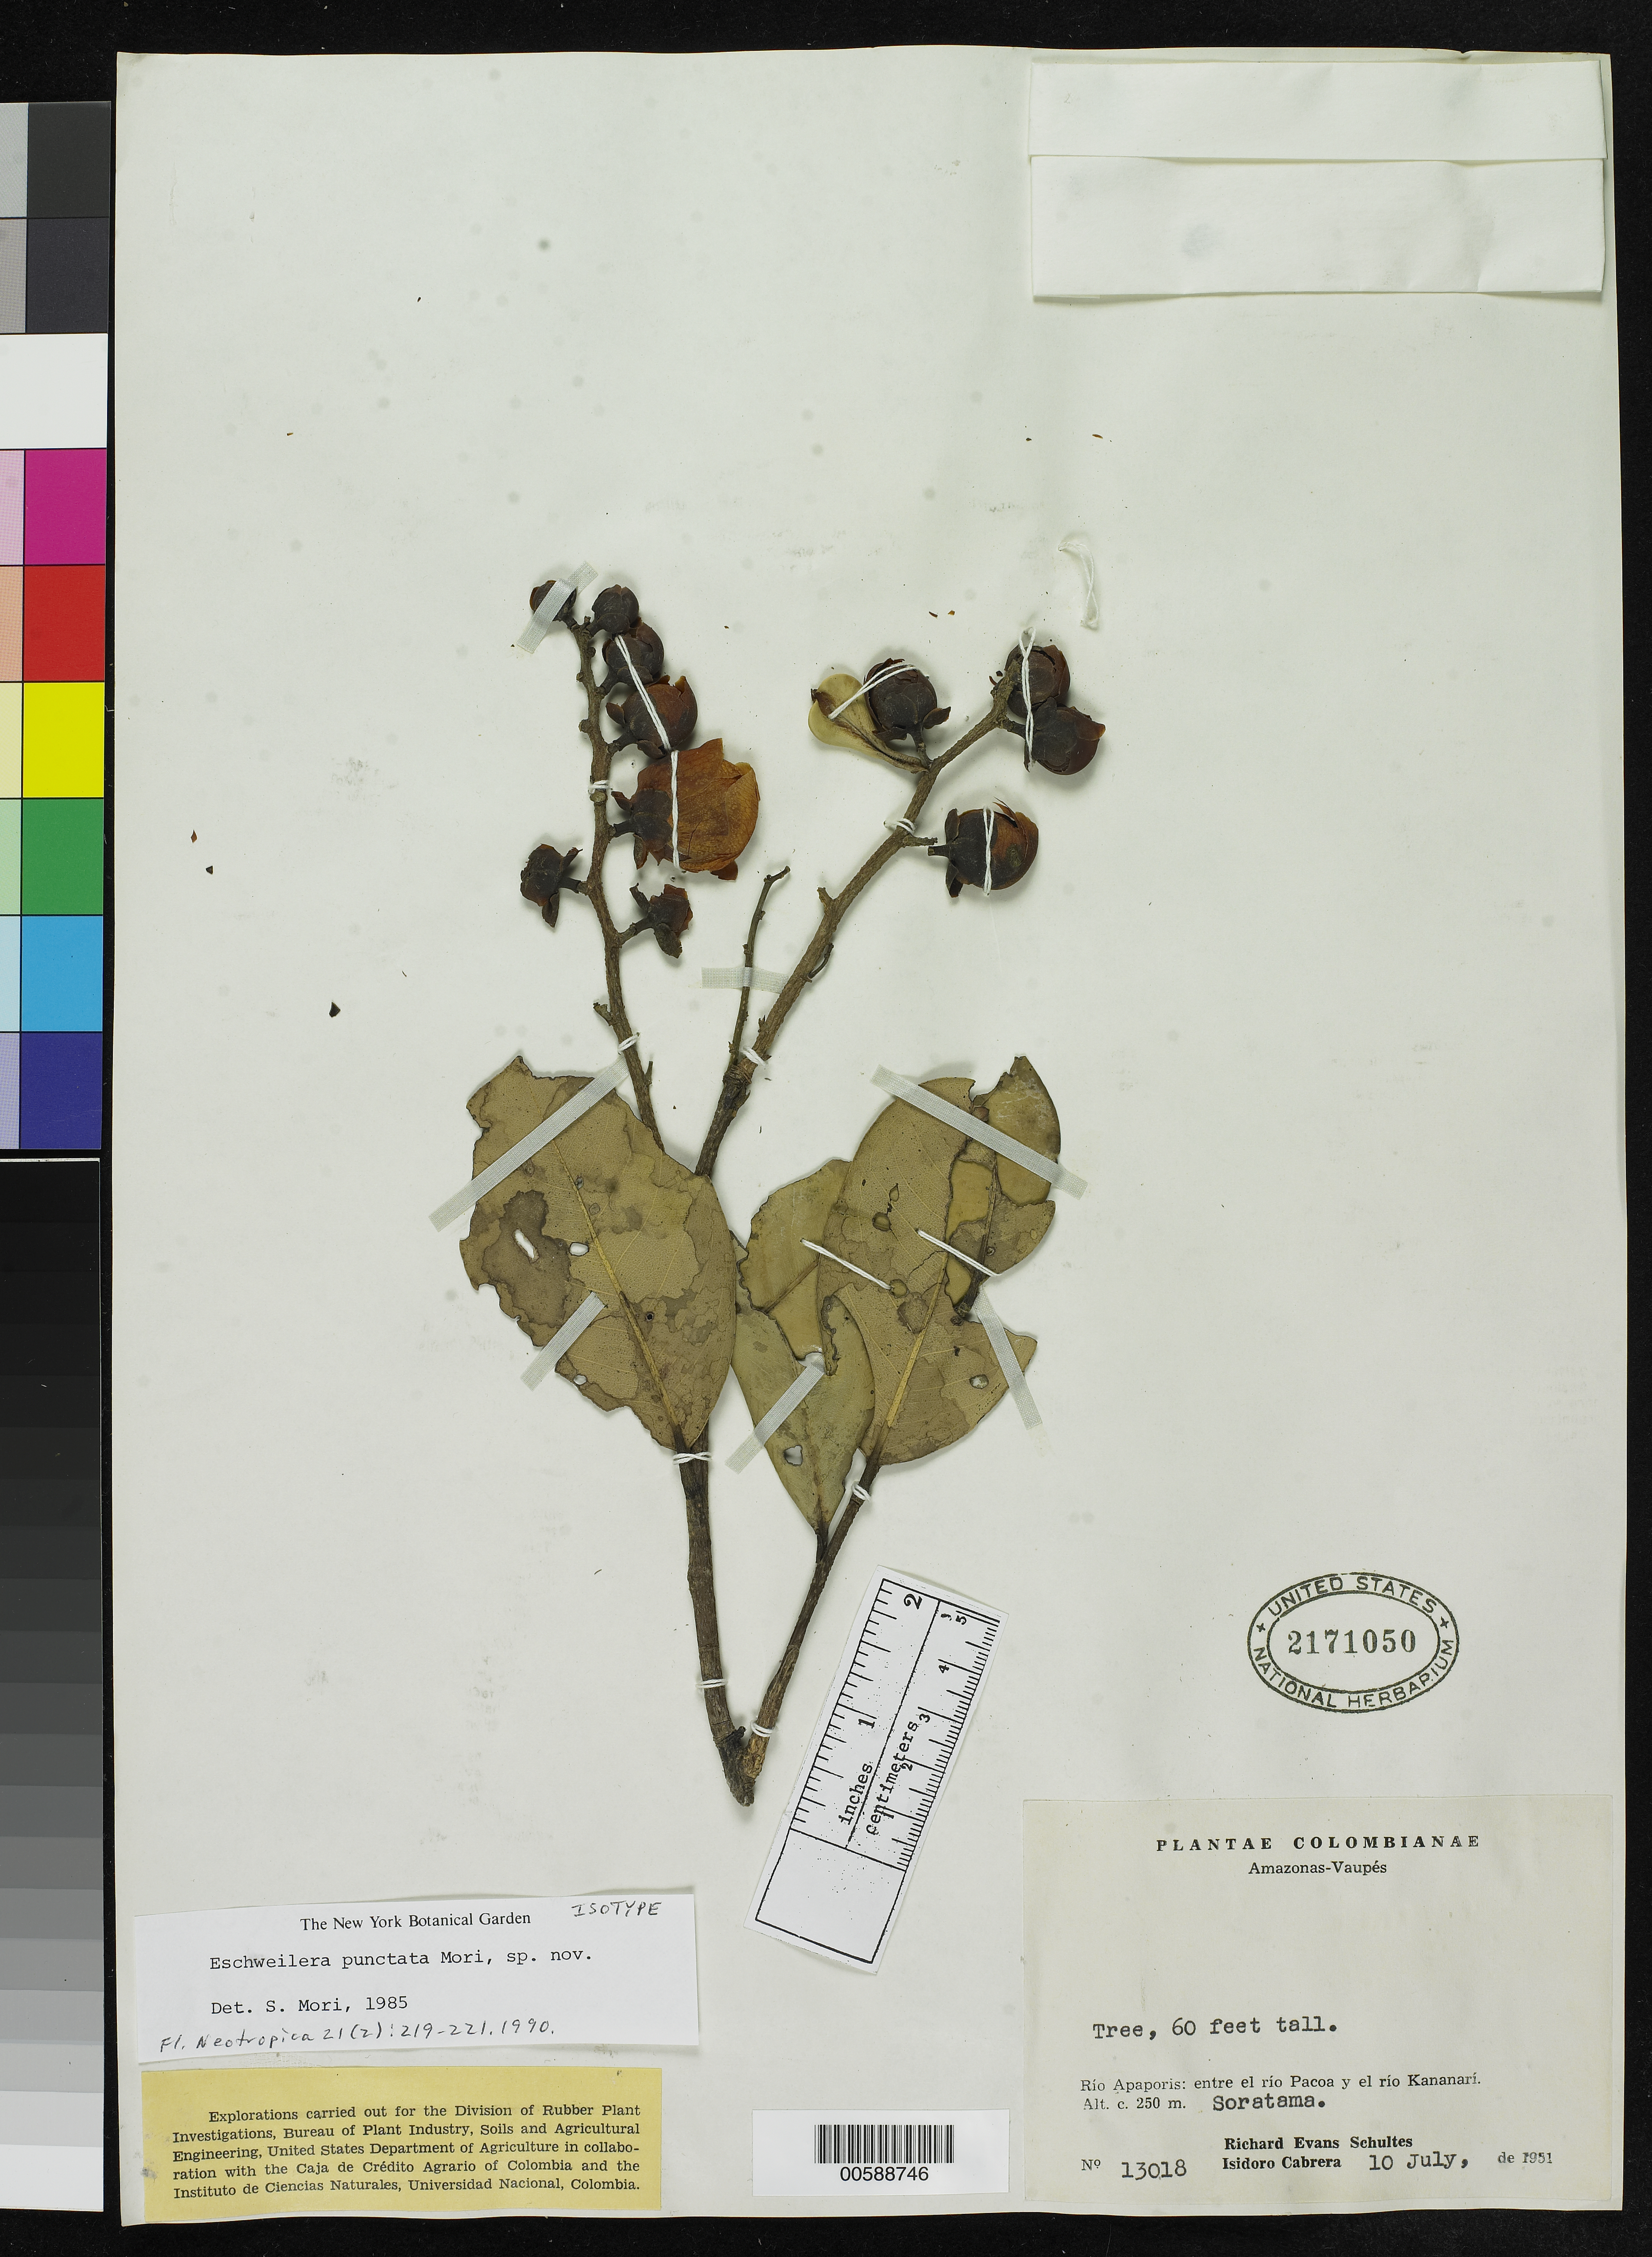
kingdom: Plantae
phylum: Tracheophyta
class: Magnoliopsida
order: Ericales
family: Lecythidaceae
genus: Eschweilera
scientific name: Eschweilera punctata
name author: S.A. Mori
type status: Isotype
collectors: R. E. Schultes & I. Cabrera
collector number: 13018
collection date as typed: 10 Jul 1951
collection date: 1951-07-10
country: Colombia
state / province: Amazônas / Vaupés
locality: Rio Apaporis, entre El Rio Pacoa y El Rio Kananari, Soratama.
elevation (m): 250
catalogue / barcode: US 2171050